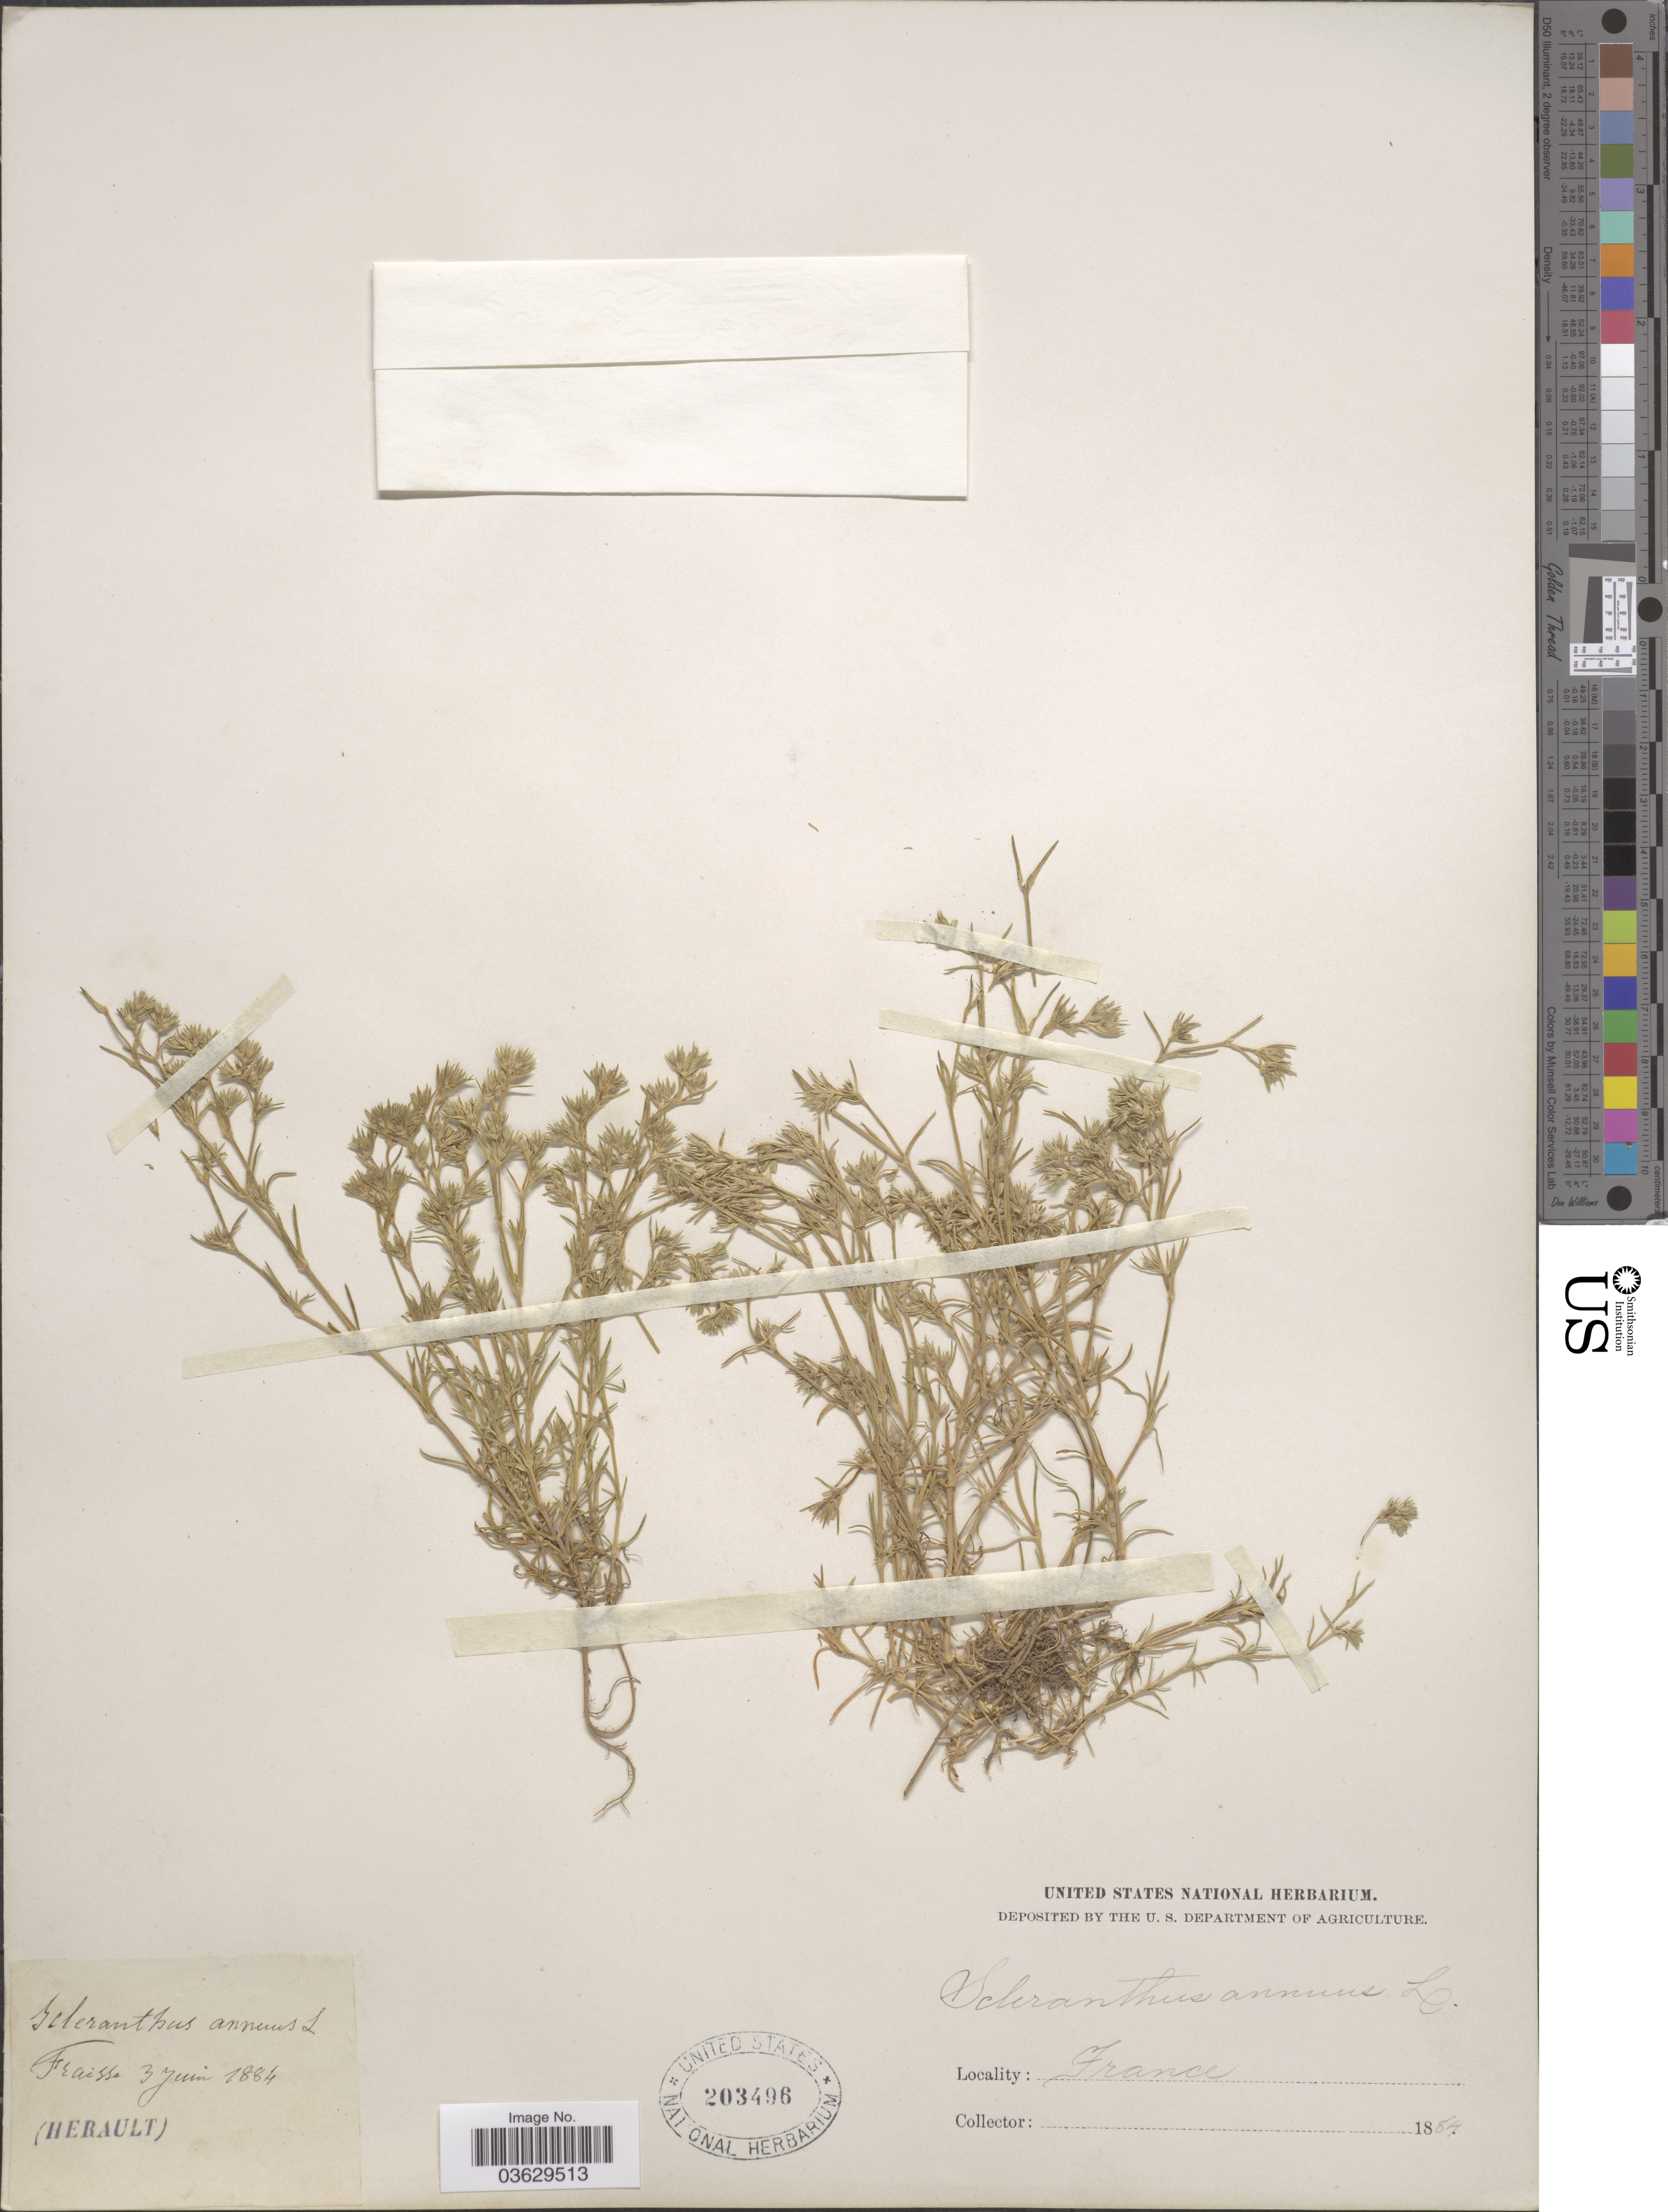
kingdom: Plantae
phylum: Tracheophyta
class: Magnoliopsida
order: Caryophyllales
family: Caryophyllaceae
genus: Scleranthus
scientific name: Scleranthus annuus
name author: L.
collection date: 1884-06-03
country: France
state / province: Occitanie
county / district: Hérault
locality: Fraisse.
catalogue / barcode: US 203496